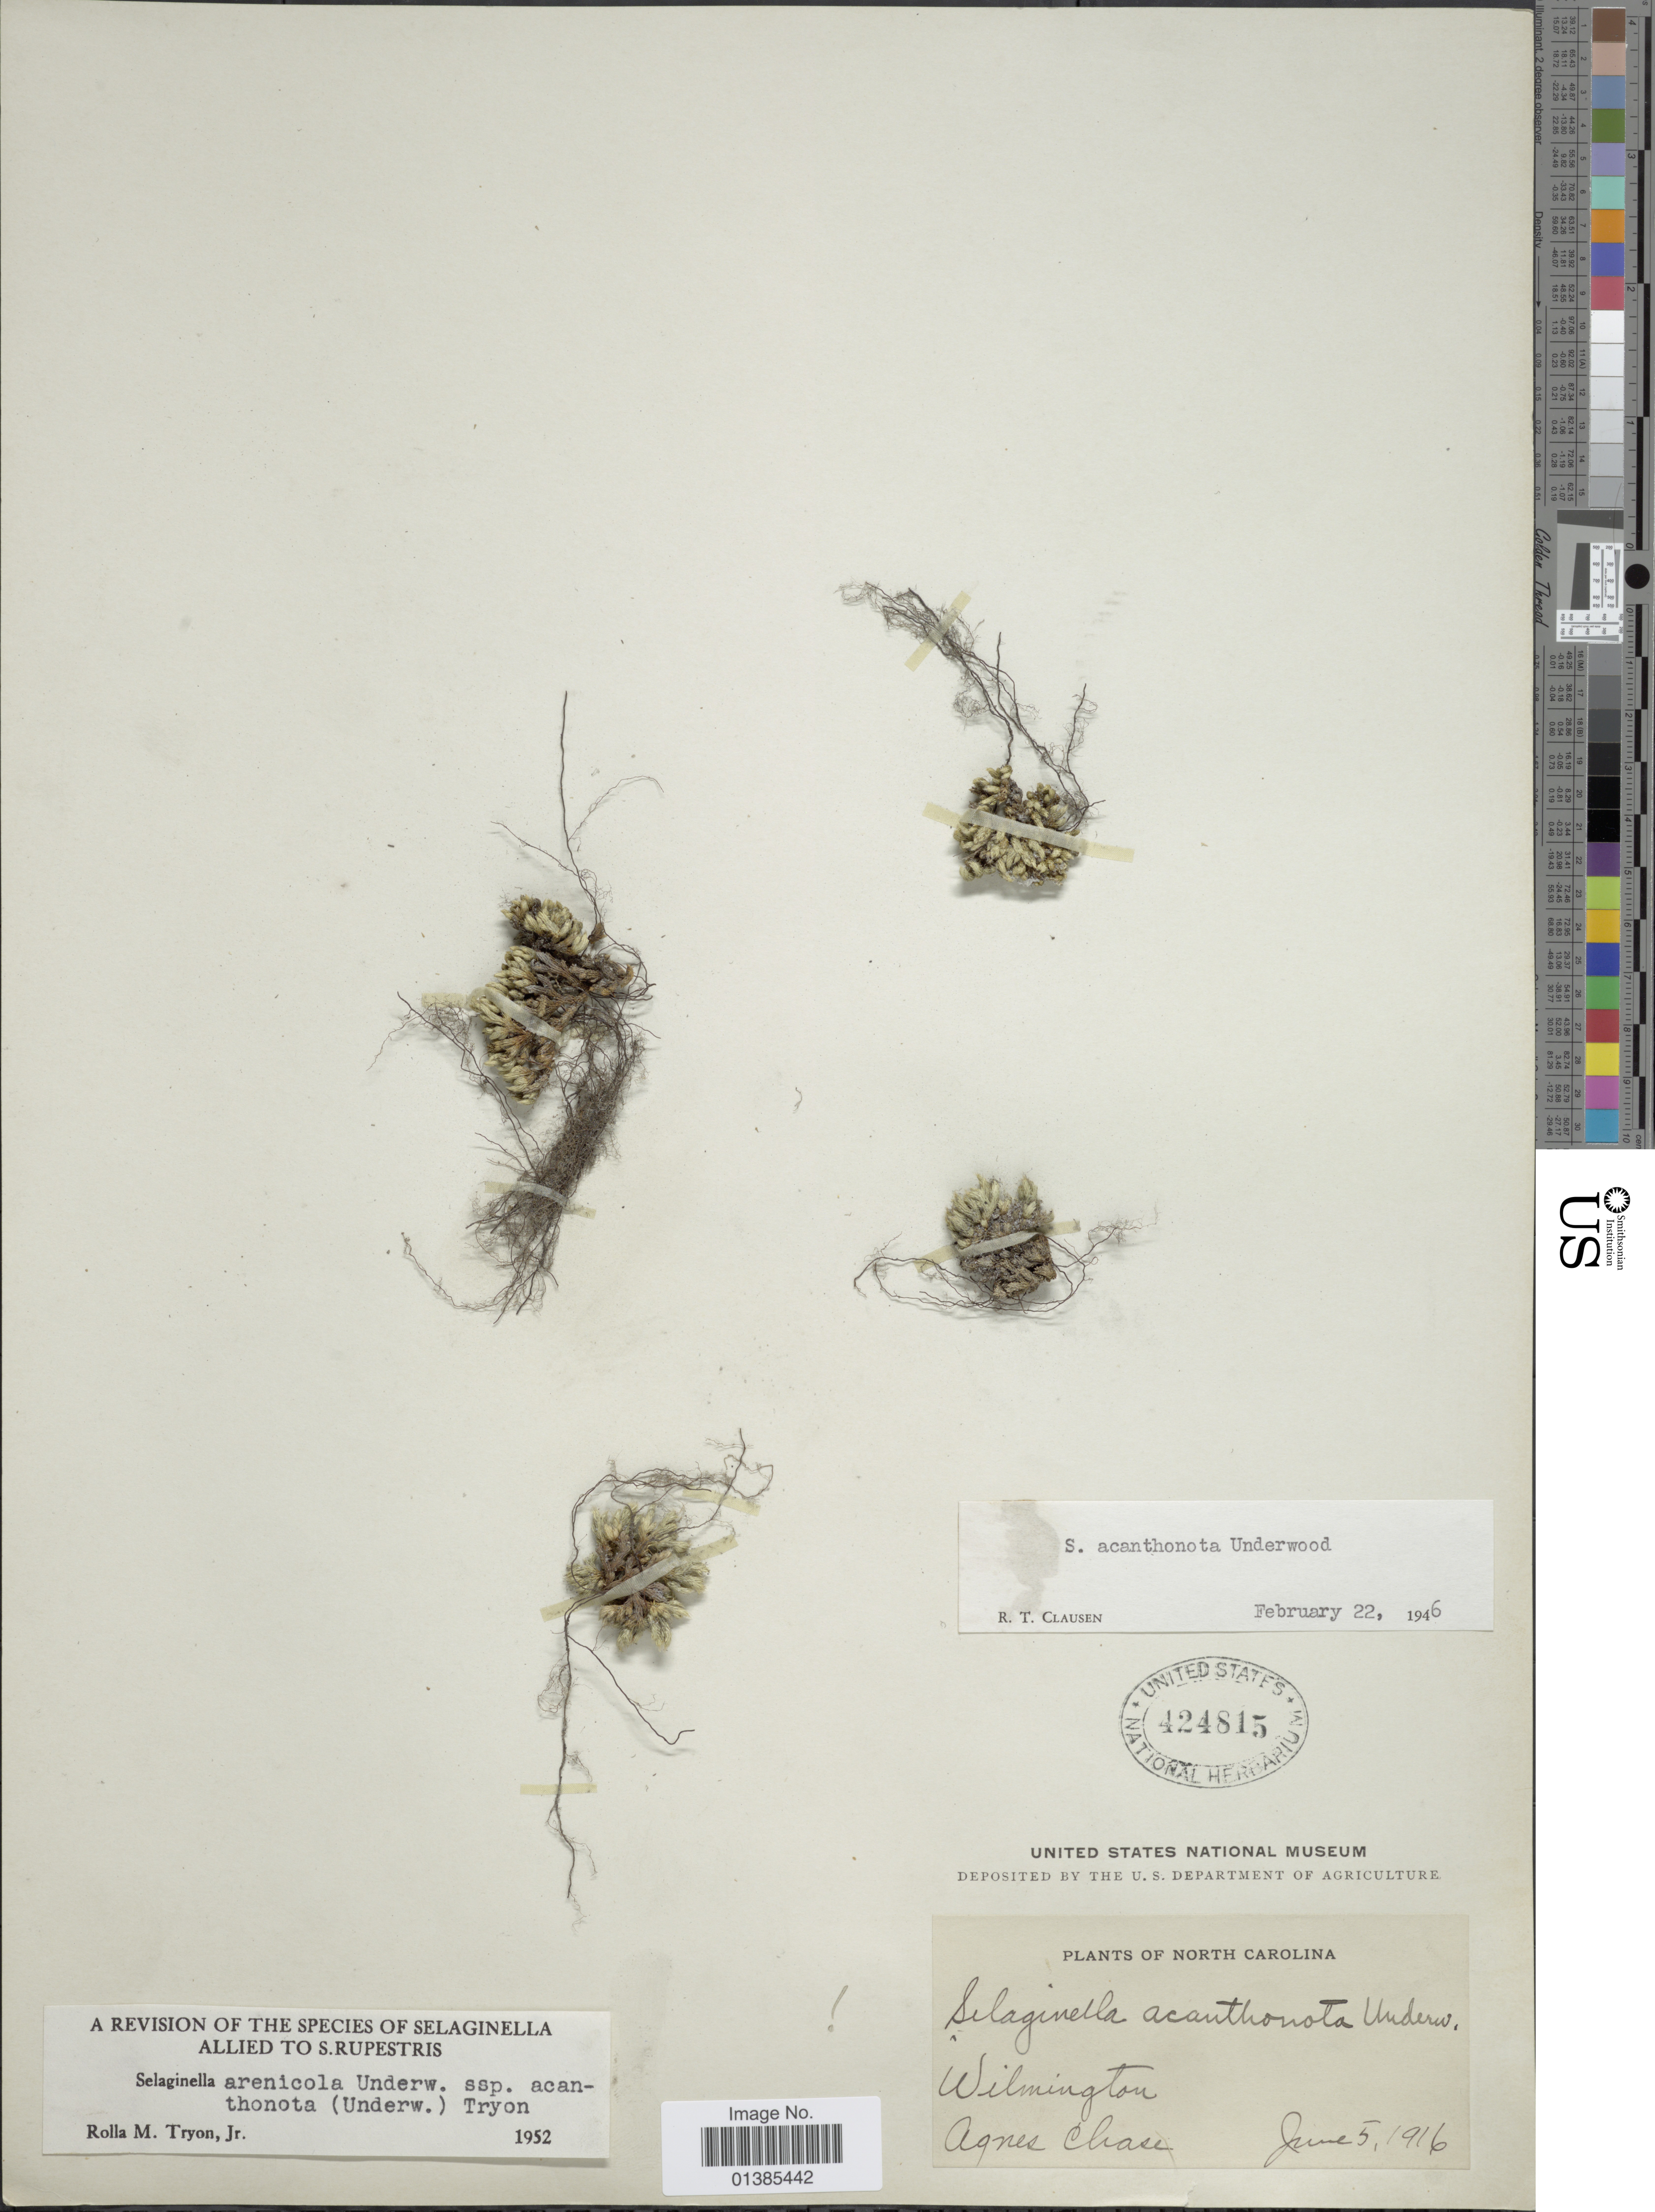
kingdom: Plantae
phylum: Tracheophyta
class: Lycopodiopsida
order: Selaginellales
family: Selaginellaceae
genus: Selaginella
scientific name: Selaginella arenicola subsp. acanthonota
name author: (Underw.) R.M. Tryon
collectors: A. Chase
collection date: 1916-06-05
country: United States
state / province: North Carolina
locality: Wilmington.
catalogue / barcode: US 424815